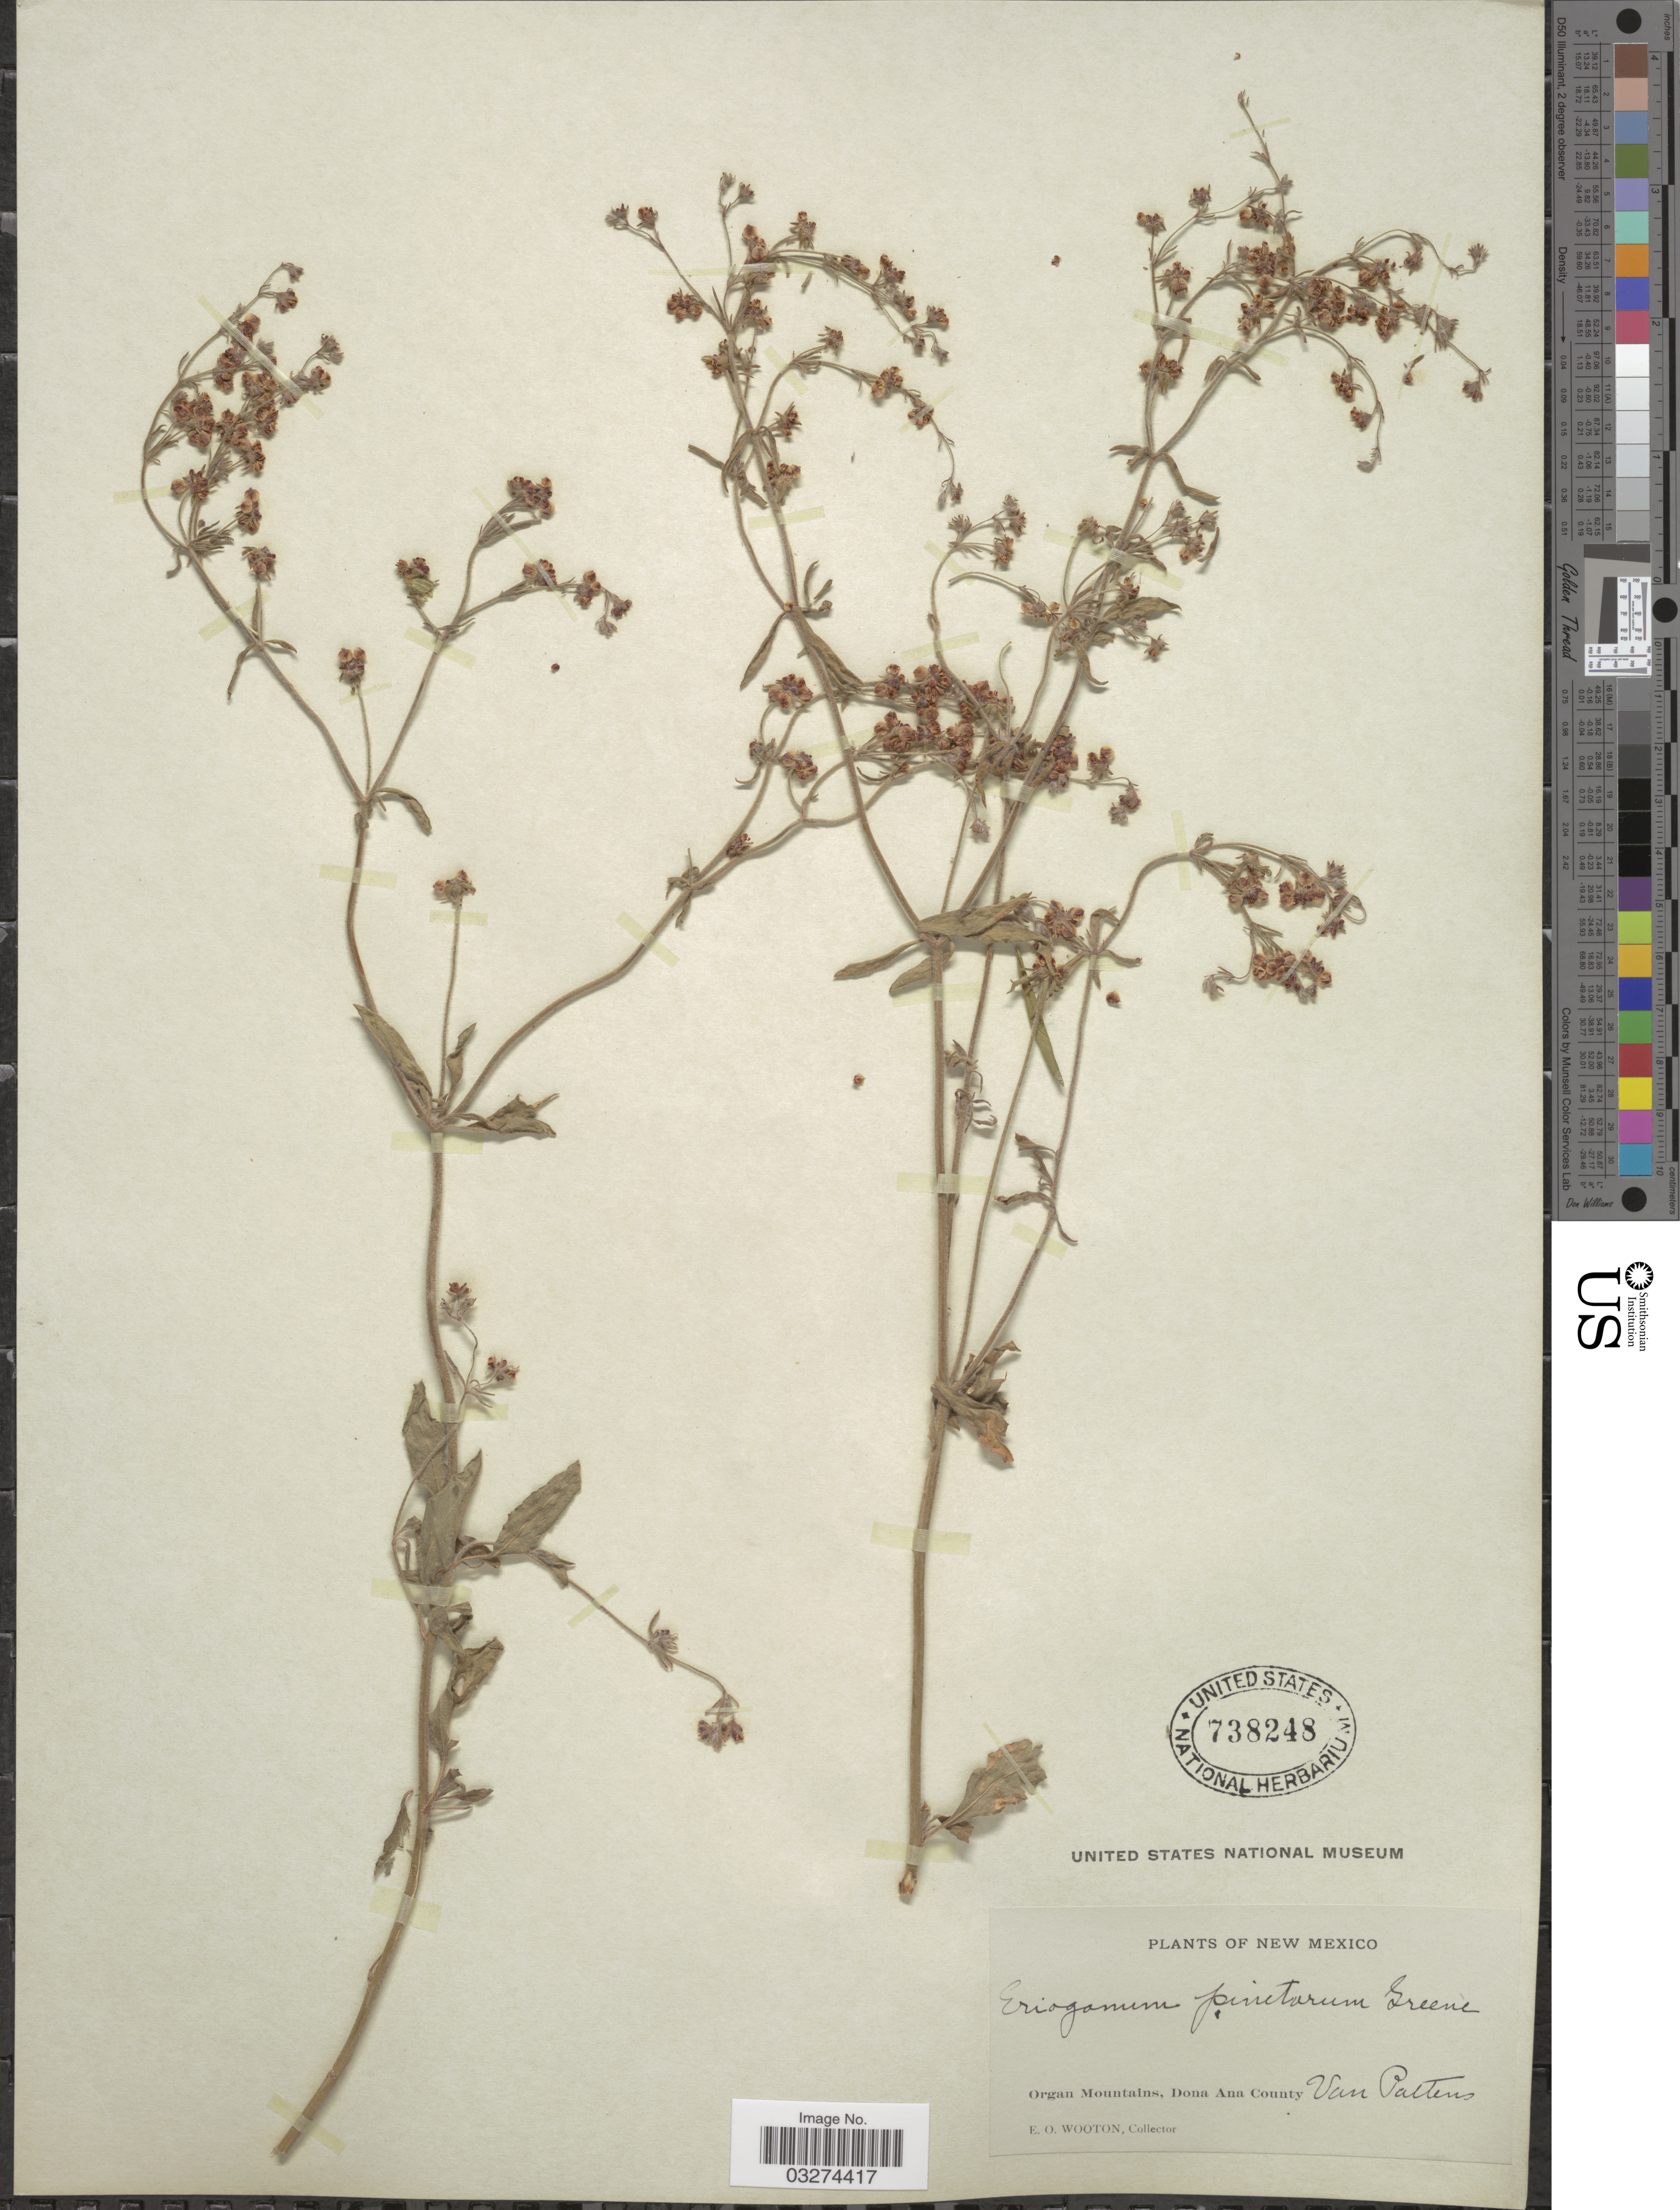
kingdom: Plantae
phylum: Tracheophyta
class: Magnoliopsida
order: Caryophyllales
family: Polygonaceae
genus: Eriogonum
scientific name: Eriogonum abertianum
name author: Torr.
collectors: E. O. Wooton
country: United States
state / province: New Mexico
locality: Organ Mountains, Dona Ana County, Van Pattens.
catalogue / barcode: US 738248